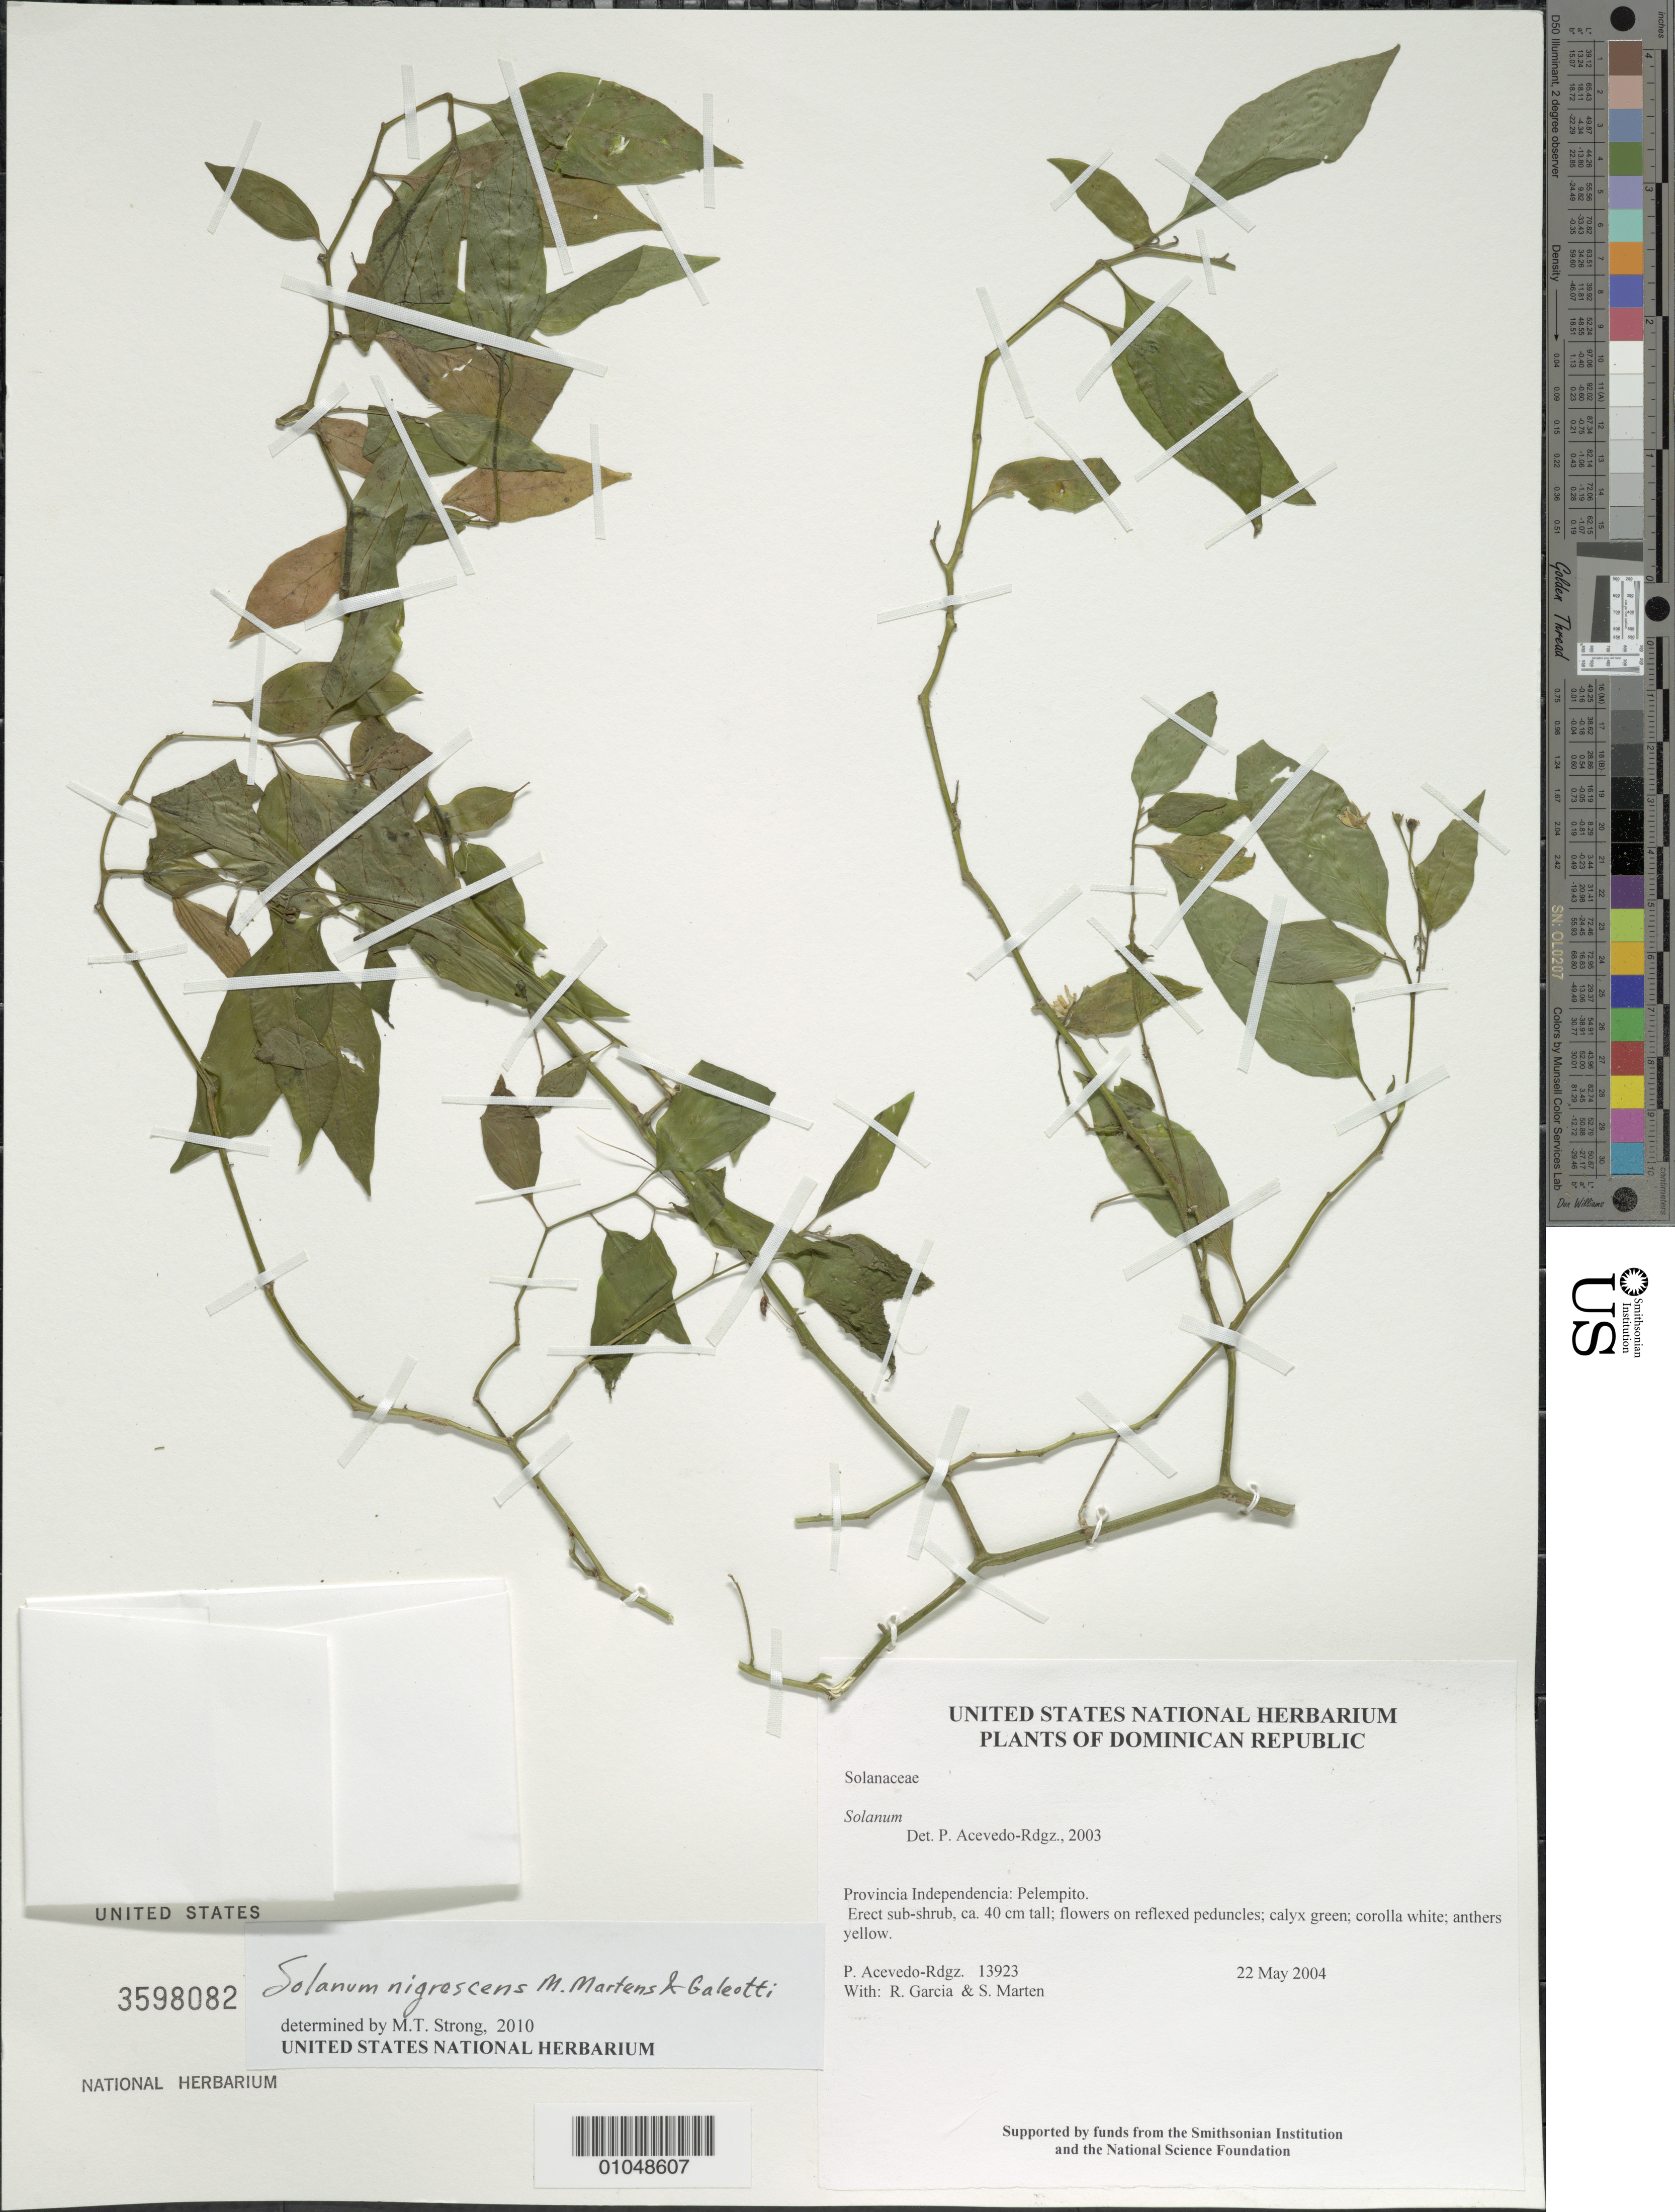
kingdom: Plantae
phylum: Tracheophyta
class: Magnoliopsida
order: Solanales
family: Solanaceae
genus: Solanum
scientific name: Solanum nigrescens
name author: M. Martens & Galeotti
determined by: Strong, M. T., (US), Smithsonian Institution - National Museum of Natural History (UNITED STATES)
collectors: P. Acevedo-Rodr., R. G. García & S. Marten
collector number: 13923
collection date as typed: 22 May 2004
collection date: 2004-05-22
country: Dominican Republic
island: Hispaniola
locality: Provincia Independencia: Pelempito.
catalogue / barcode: US 3598082